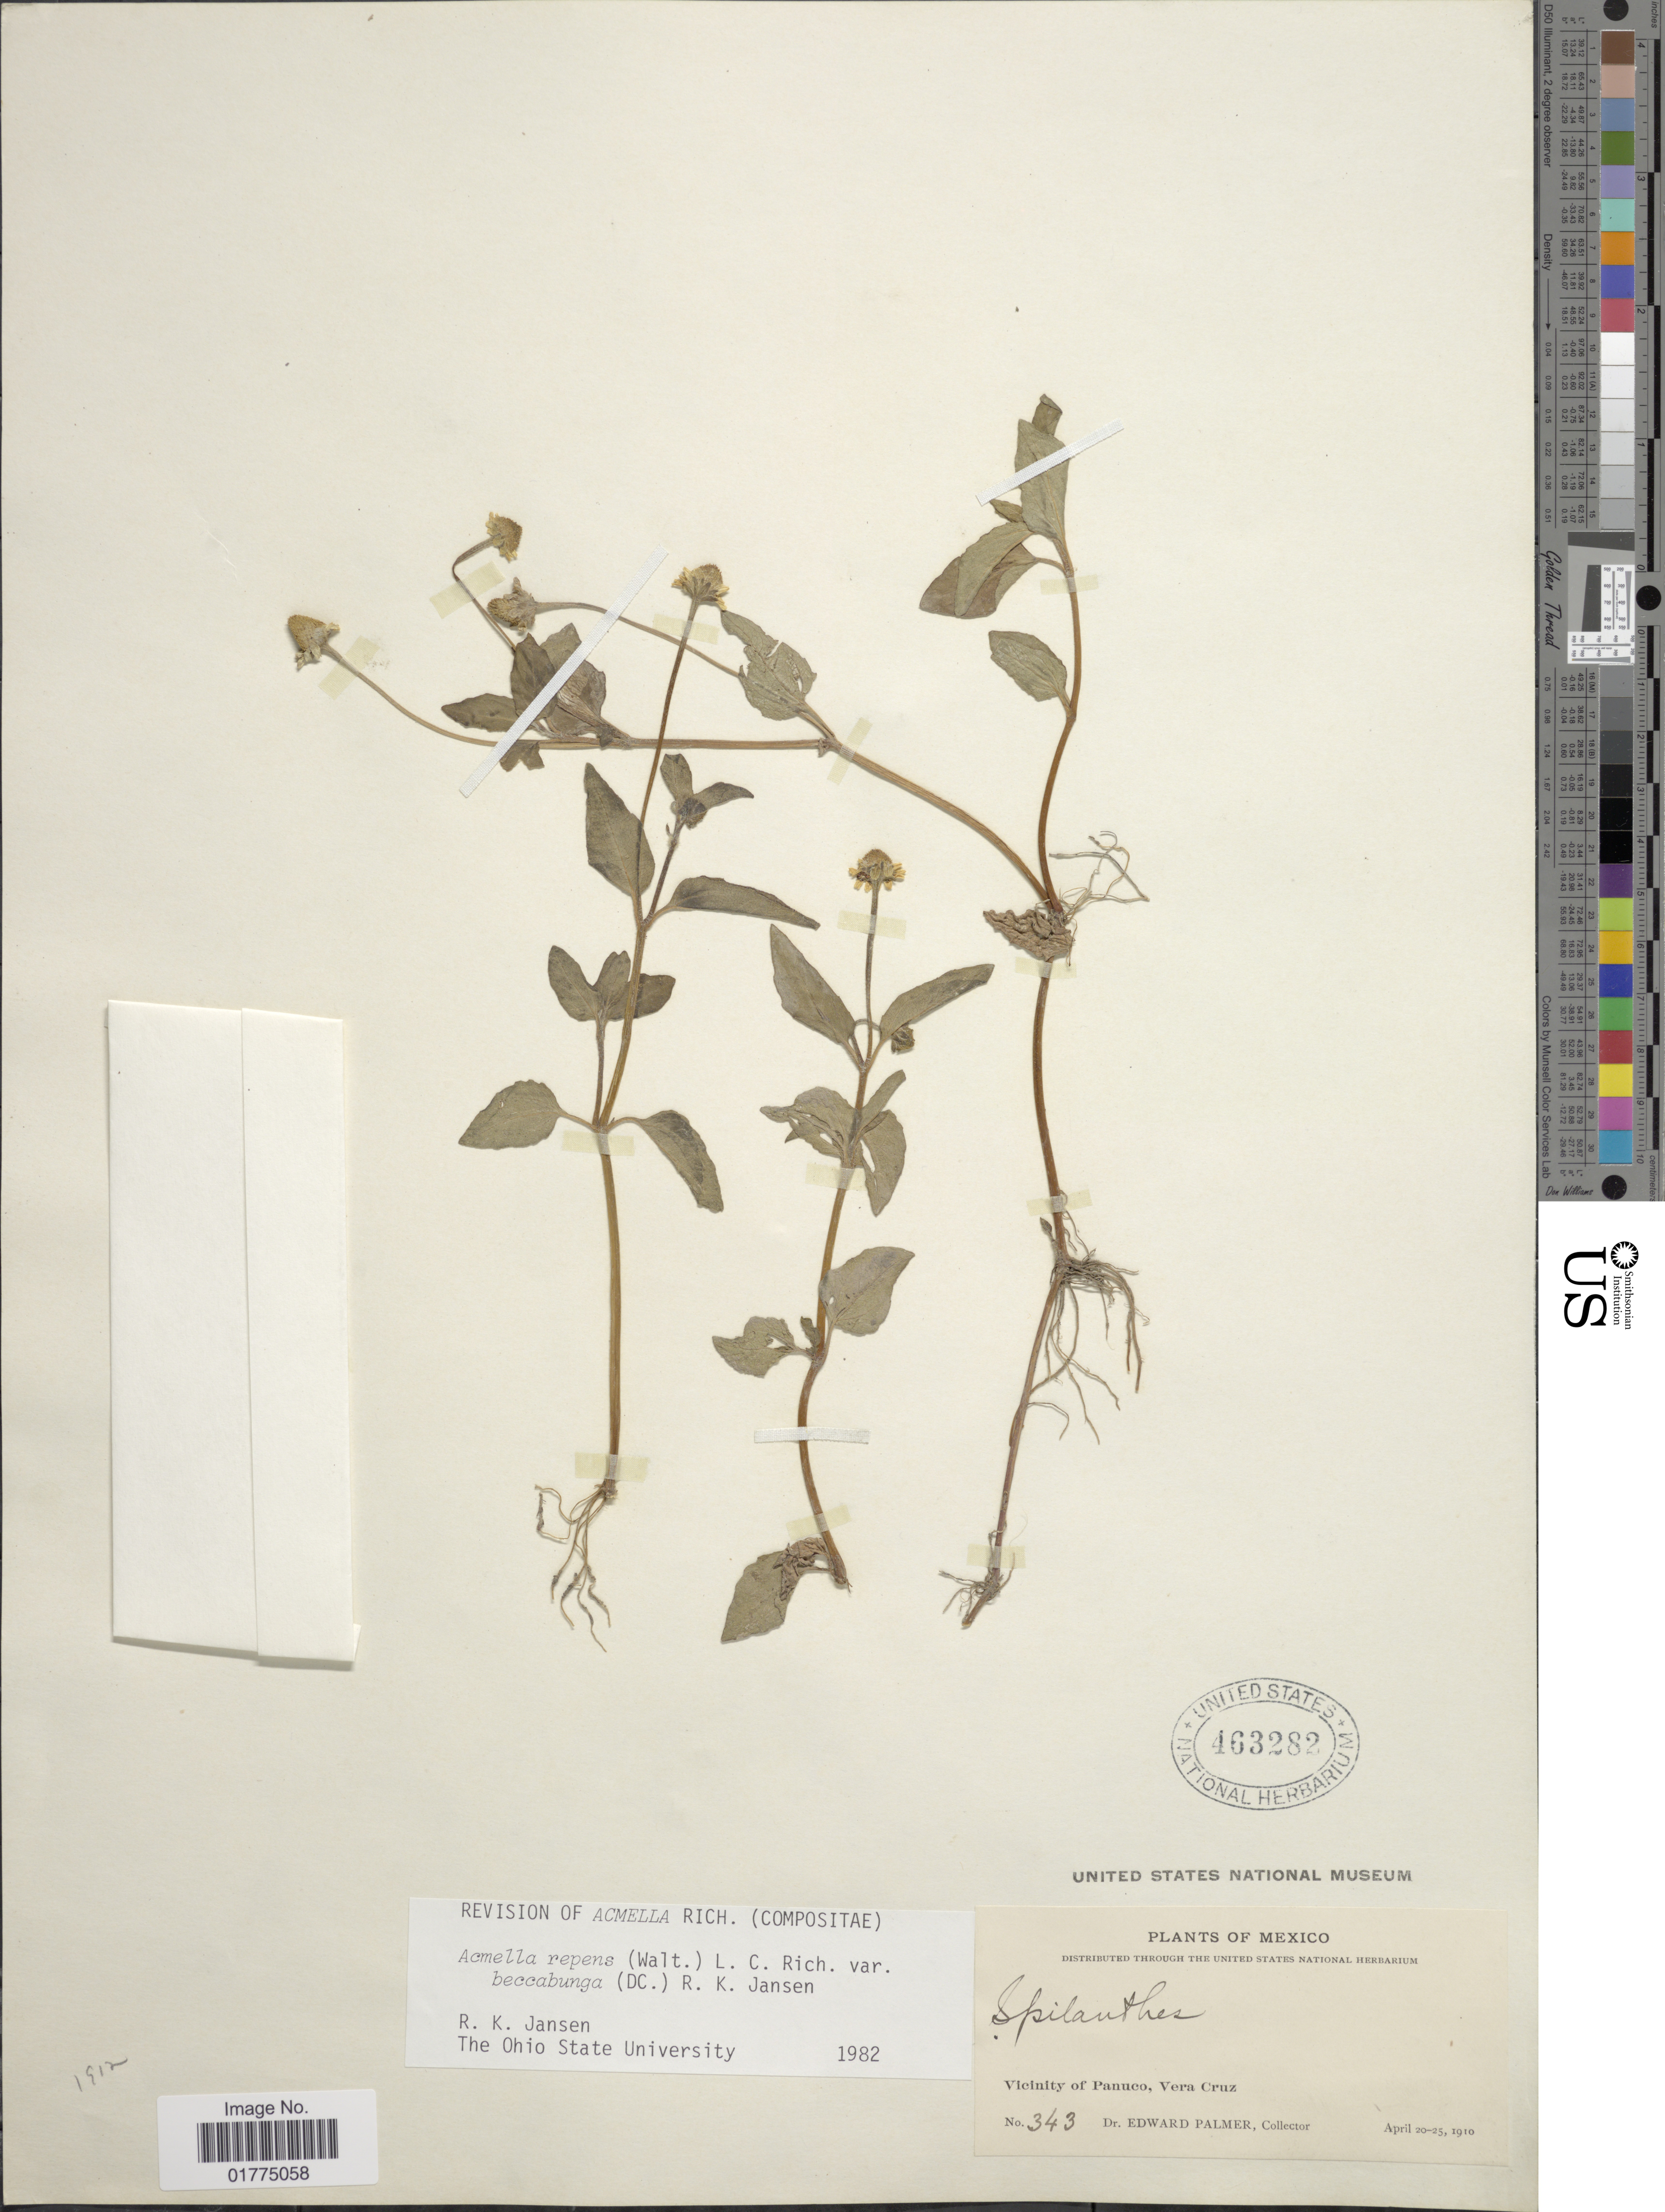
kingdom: Plantae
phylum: Tracheophyta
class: Magnoliopsida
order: Asterales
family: Asteraceae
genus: Acmella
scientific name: Acmella repens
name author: (Walter) Rich.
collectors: E. Palmer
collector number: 343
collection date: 1910-04-20/1910-04-25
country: Mexico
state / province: Veracruz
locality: Vicinity of Panuco, Vera Cruz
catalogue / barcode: US 463282